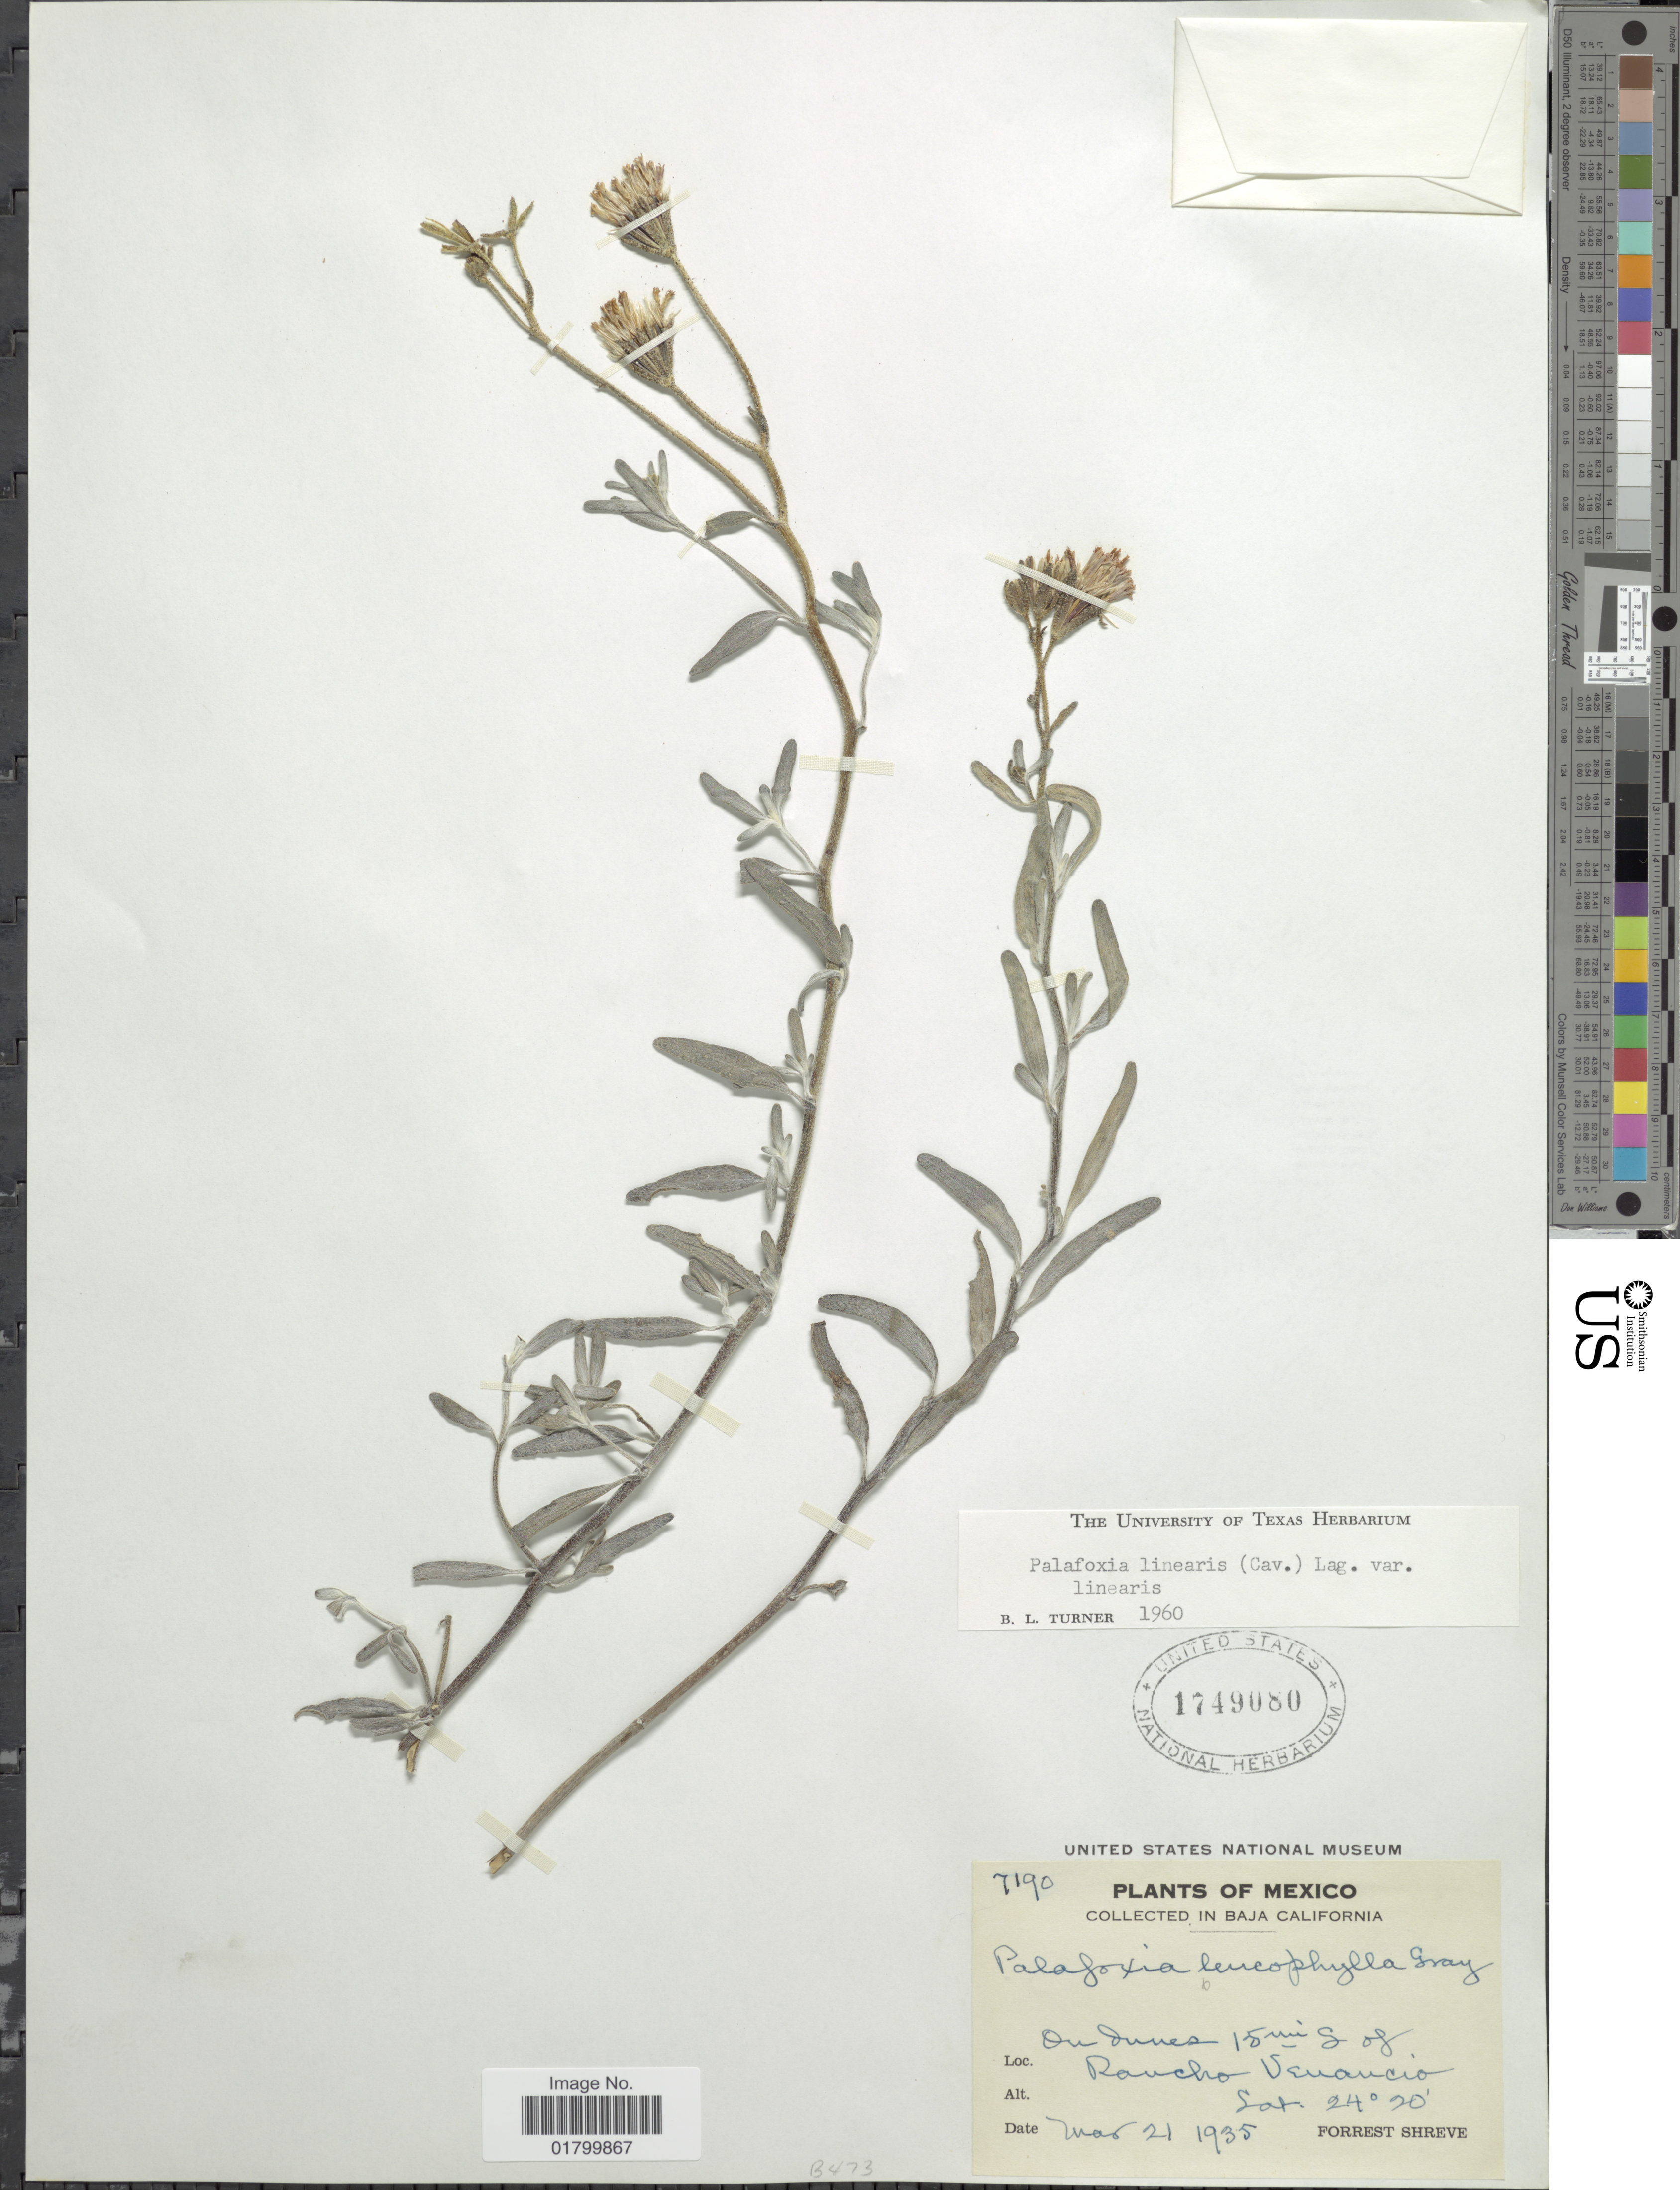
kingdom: Plantae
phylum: Tracheophyta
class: Magnoliopsida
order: Asterales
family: Asteraceae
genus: Palafoxia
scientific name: Palafoxia linearis var. linearis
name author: (Cav.) Lag.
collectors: F. Shreve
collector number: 7190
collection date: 1935-03-21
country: Mexico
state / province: Baja California Sur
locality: On dunes 15 mi. S of Rancho Verancio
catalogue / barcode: US 1749080